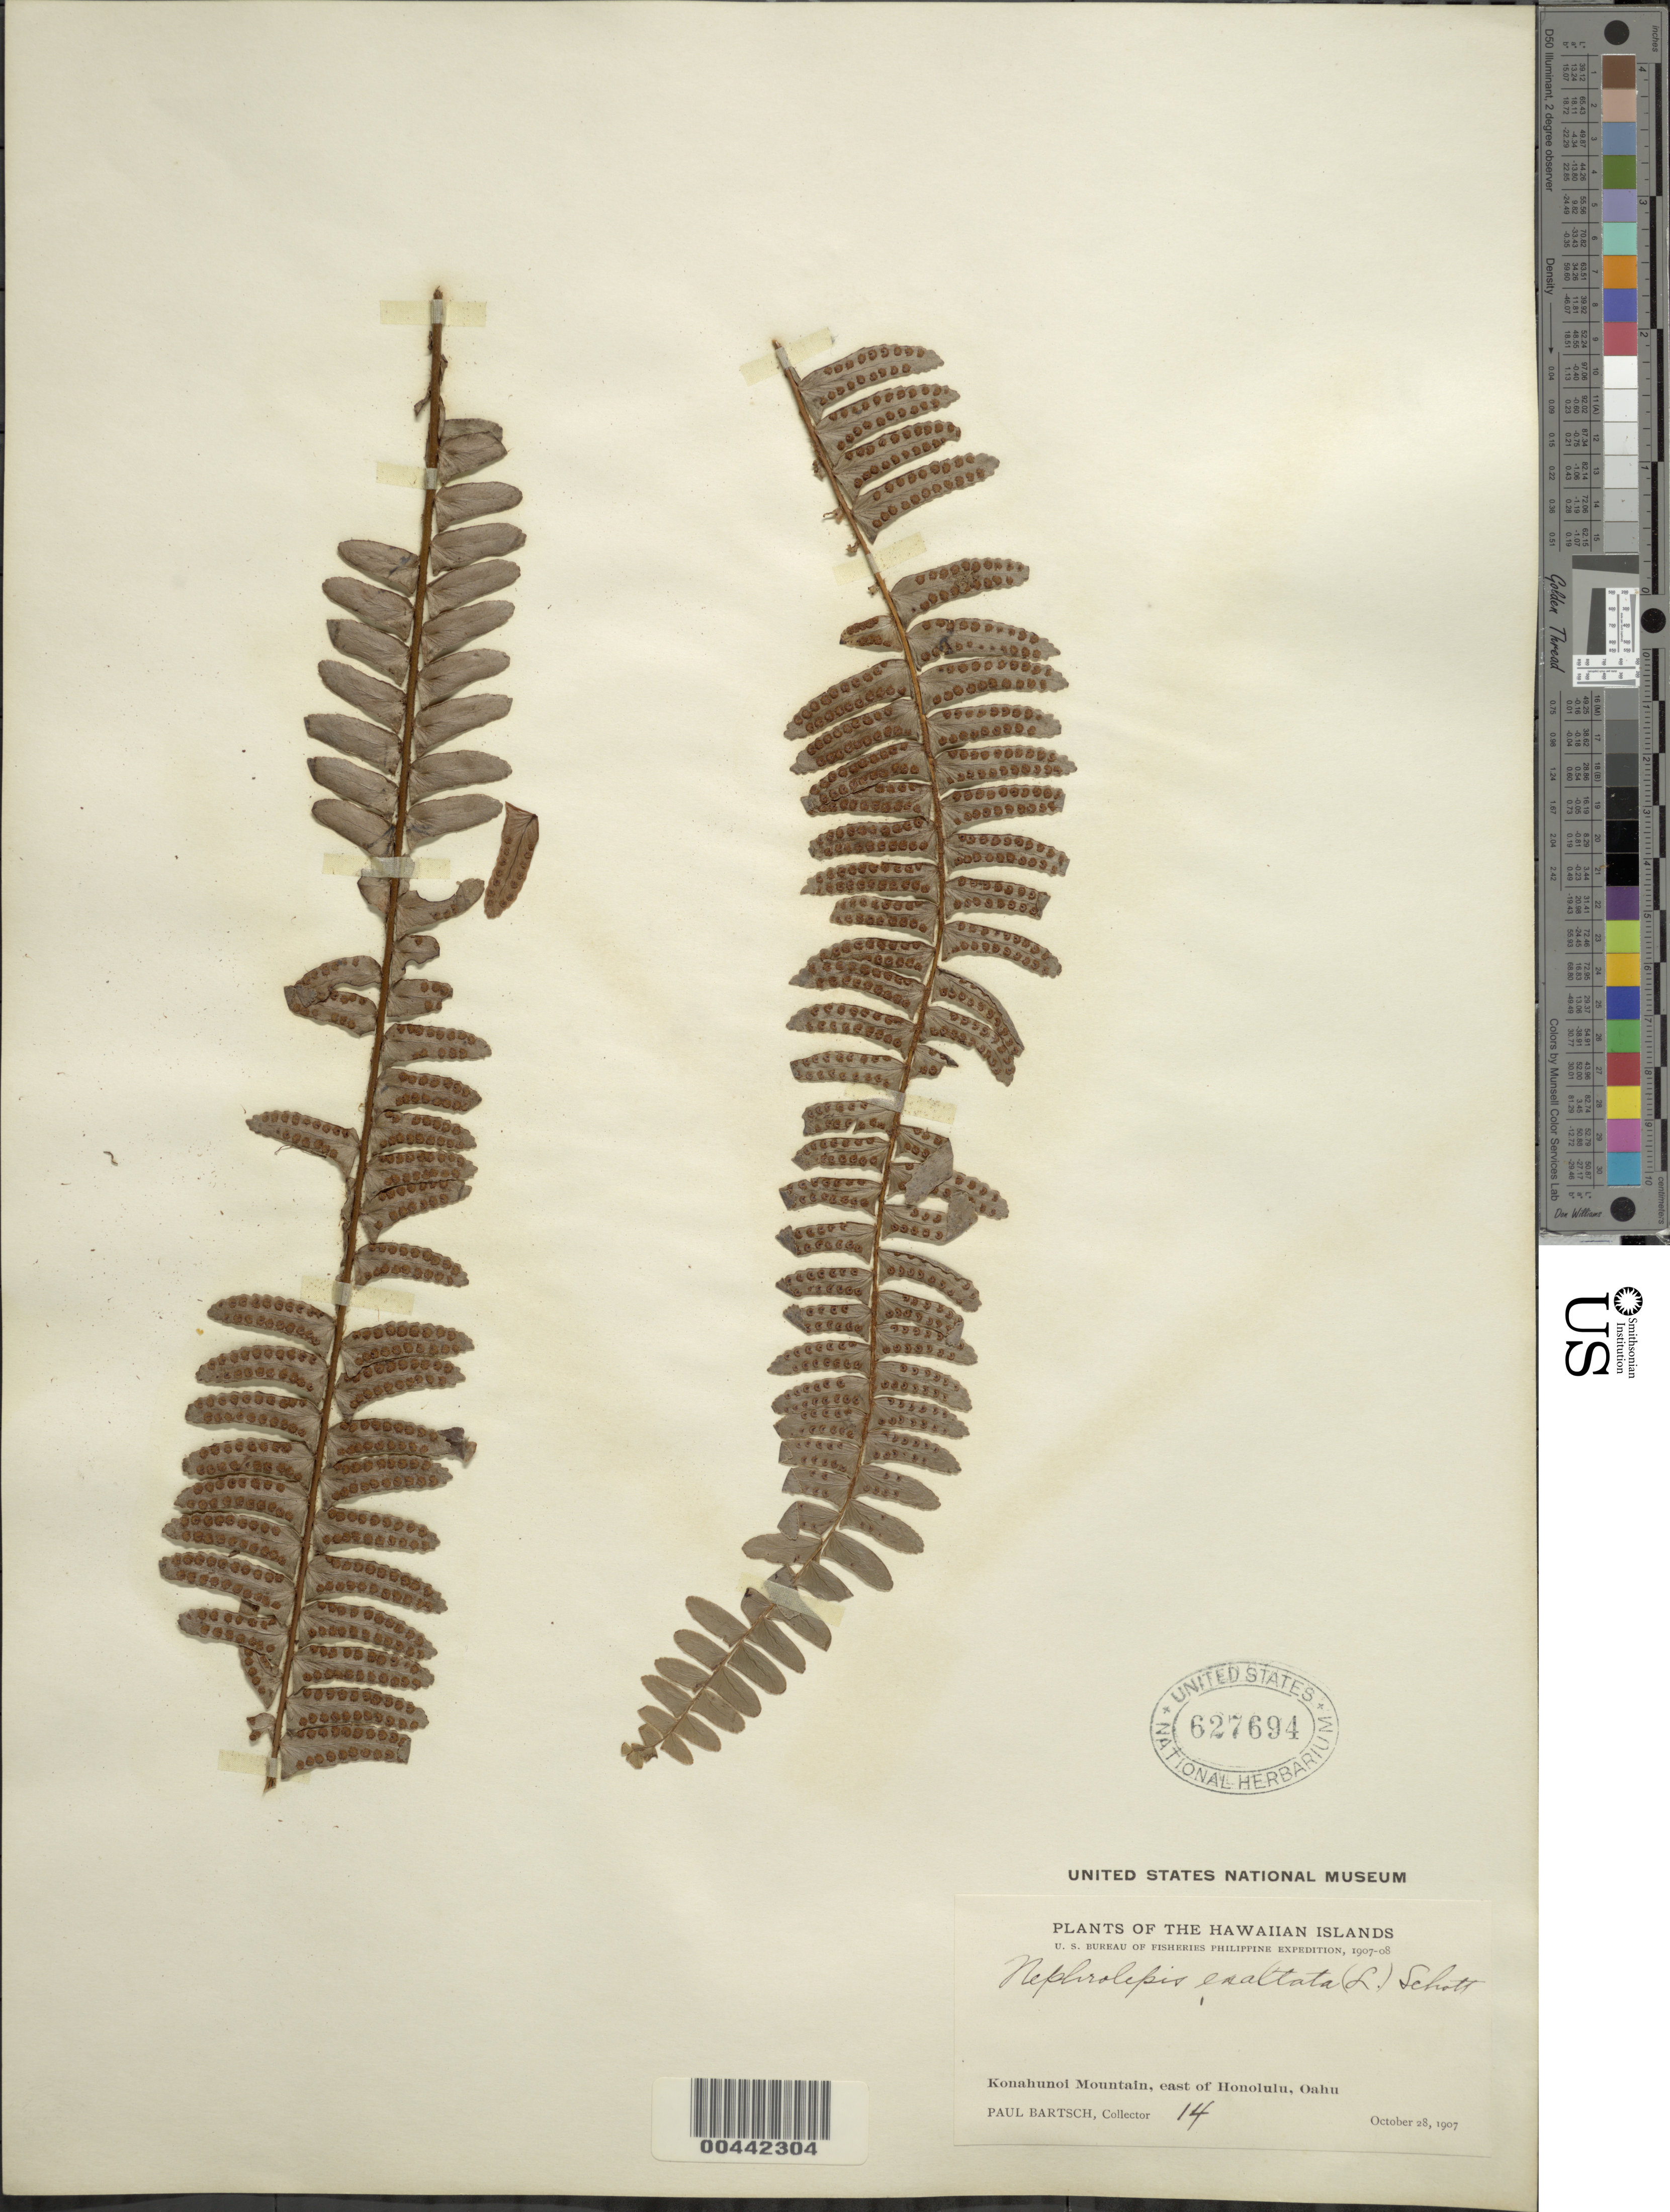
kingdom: Plantae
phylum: Tracheophyta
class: Polypodiopsida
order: Polypodiales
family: Nephrolepidaceae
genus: Nephrolepis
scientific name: Nephrolepis cordifolia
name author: (L.) C. Presl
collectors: P. Bartsch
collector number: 14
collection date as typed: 28 Oct 1907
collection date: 1907-10-28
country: United States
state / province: Hawaii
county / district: Honolulu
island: Oahu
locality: Konahunoi Mt., E of Honolulu, Oahu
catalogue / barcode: US 627694